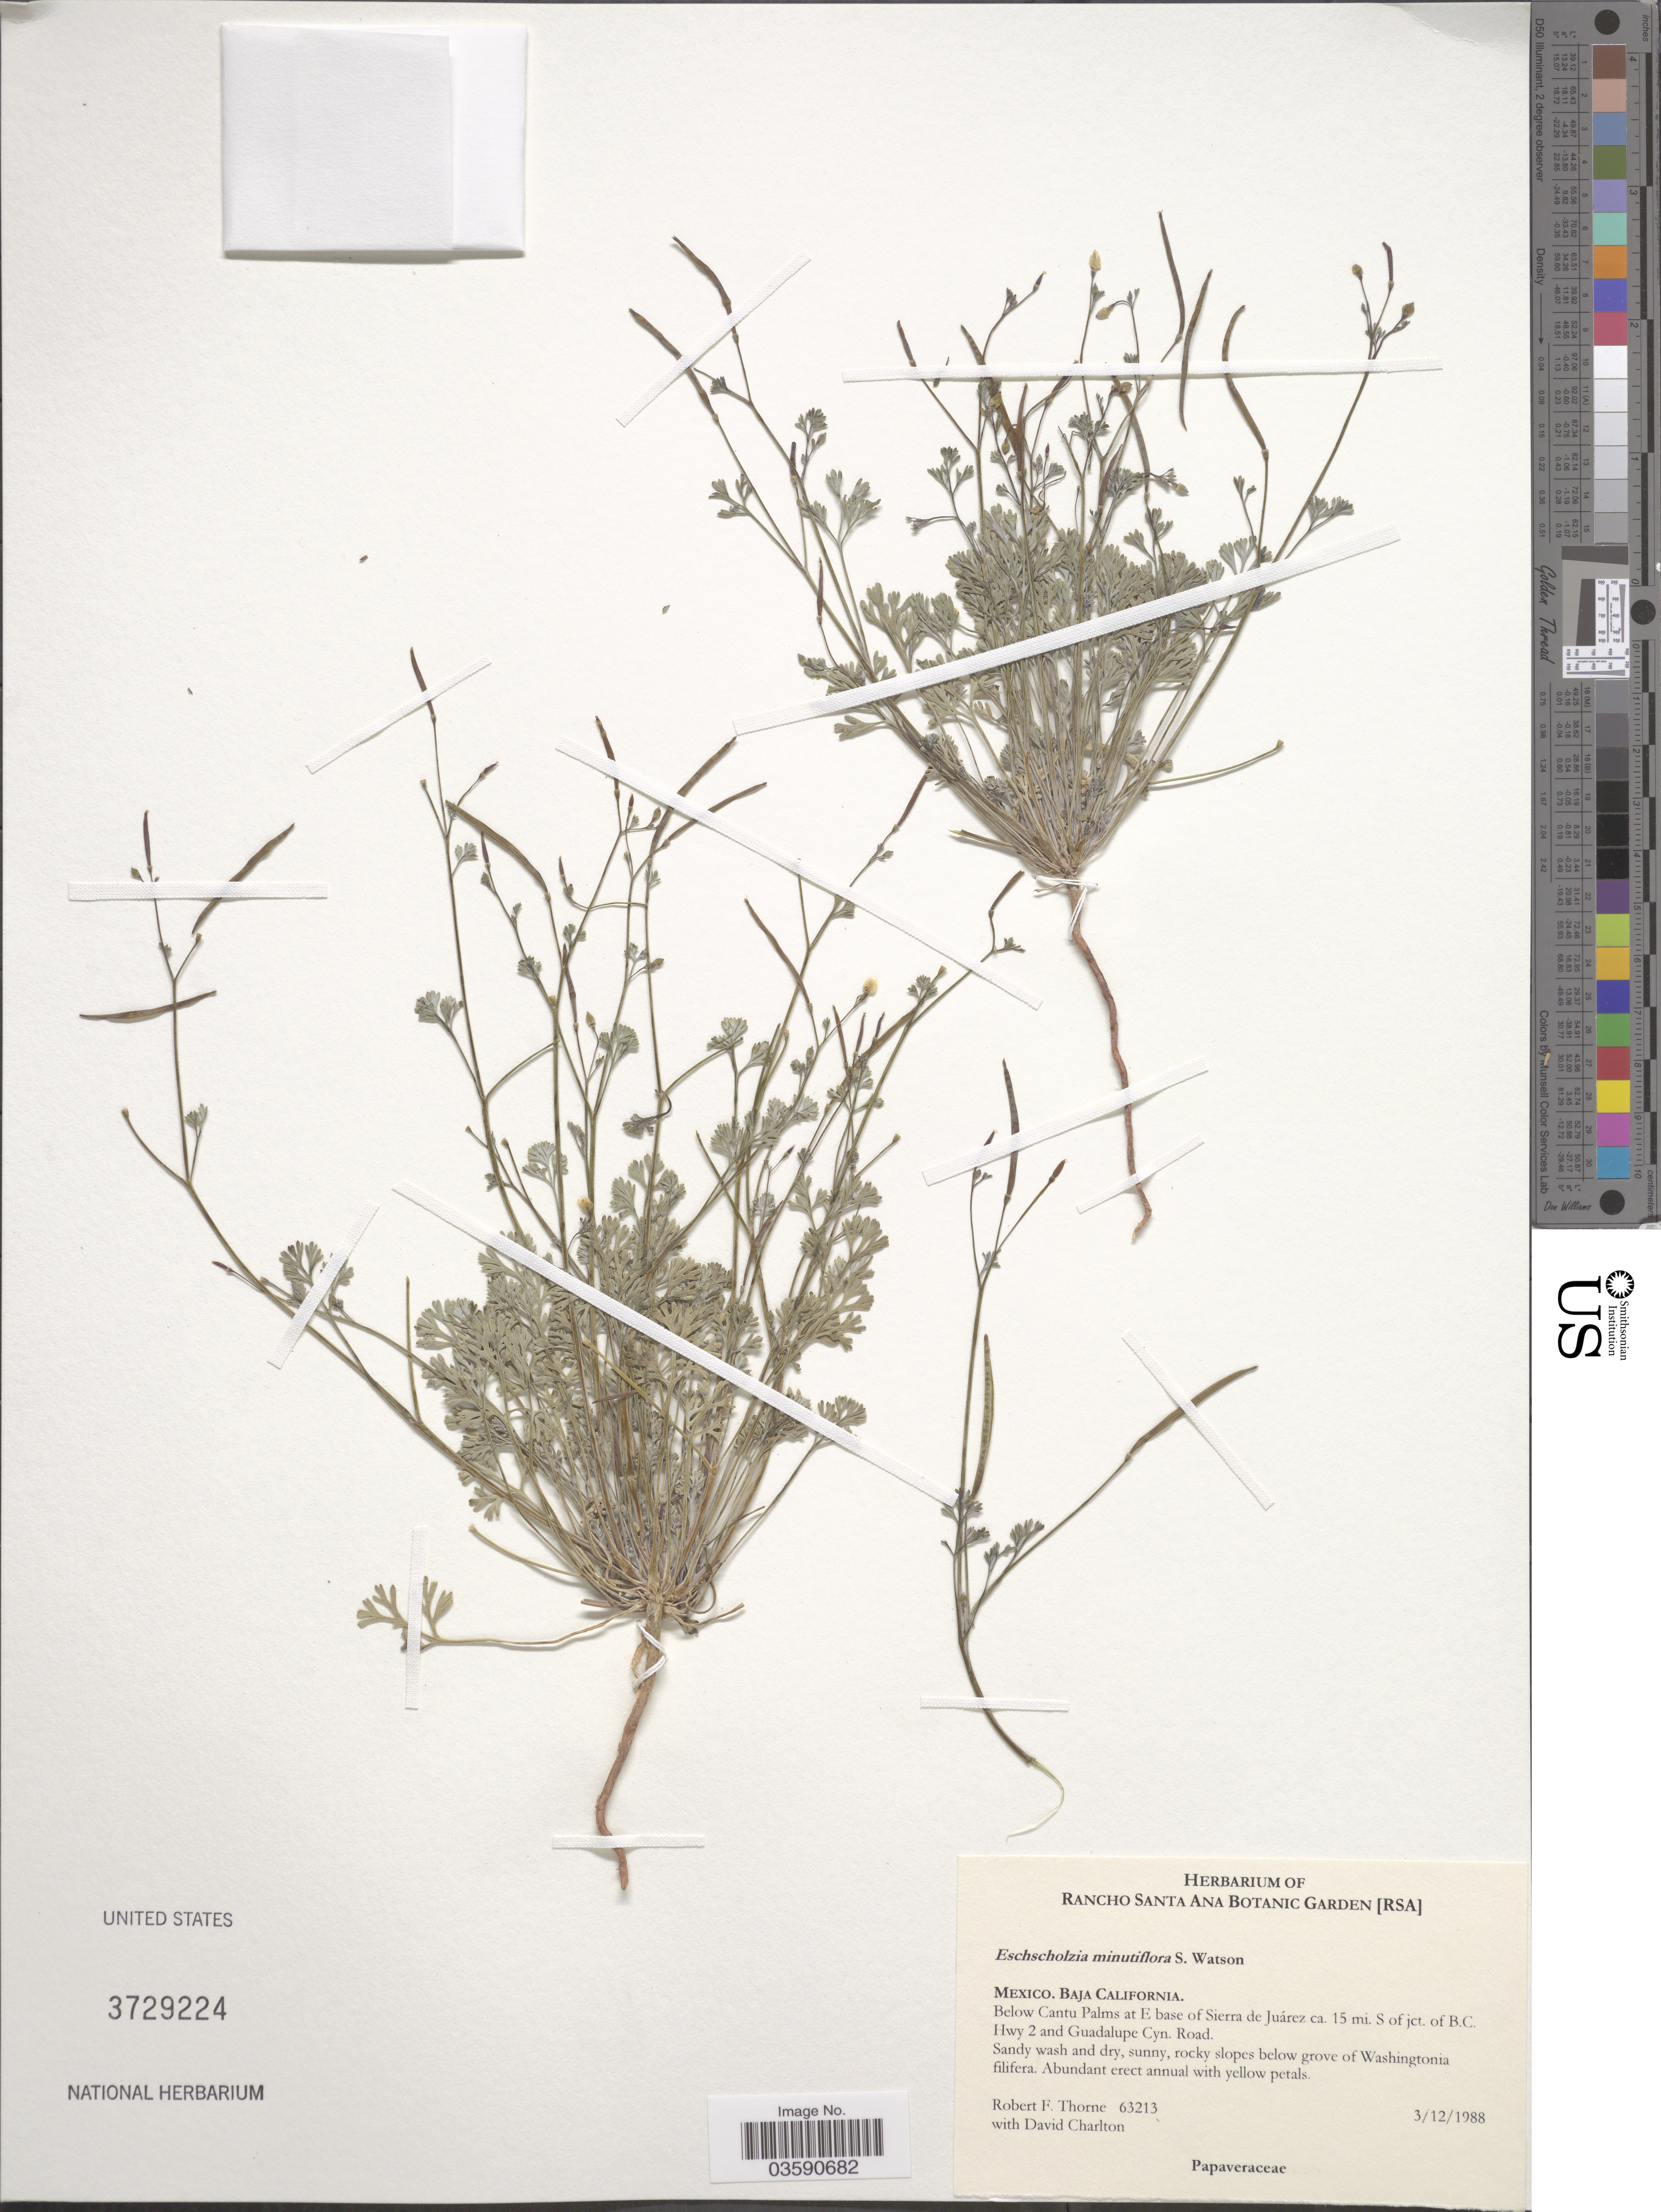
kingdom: Plantae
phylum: Tracheophyta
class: Magnoliopsida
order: Ranunculales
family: Papaveraceae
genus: Eschscholzia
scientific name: Eschscholzia minutiflora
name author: S. Watson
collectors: R. F. Thorne & D. Charlton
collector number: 63213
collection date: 1988-03-12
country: Mexico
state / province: Baja California Norte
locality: Below Cantu Palms at E base of Sierra de Juárez ca. 15 mi. S of jct. of B.C. Hwy 2 and Guadalupe Cyn. Road.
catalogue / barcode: US 3729224